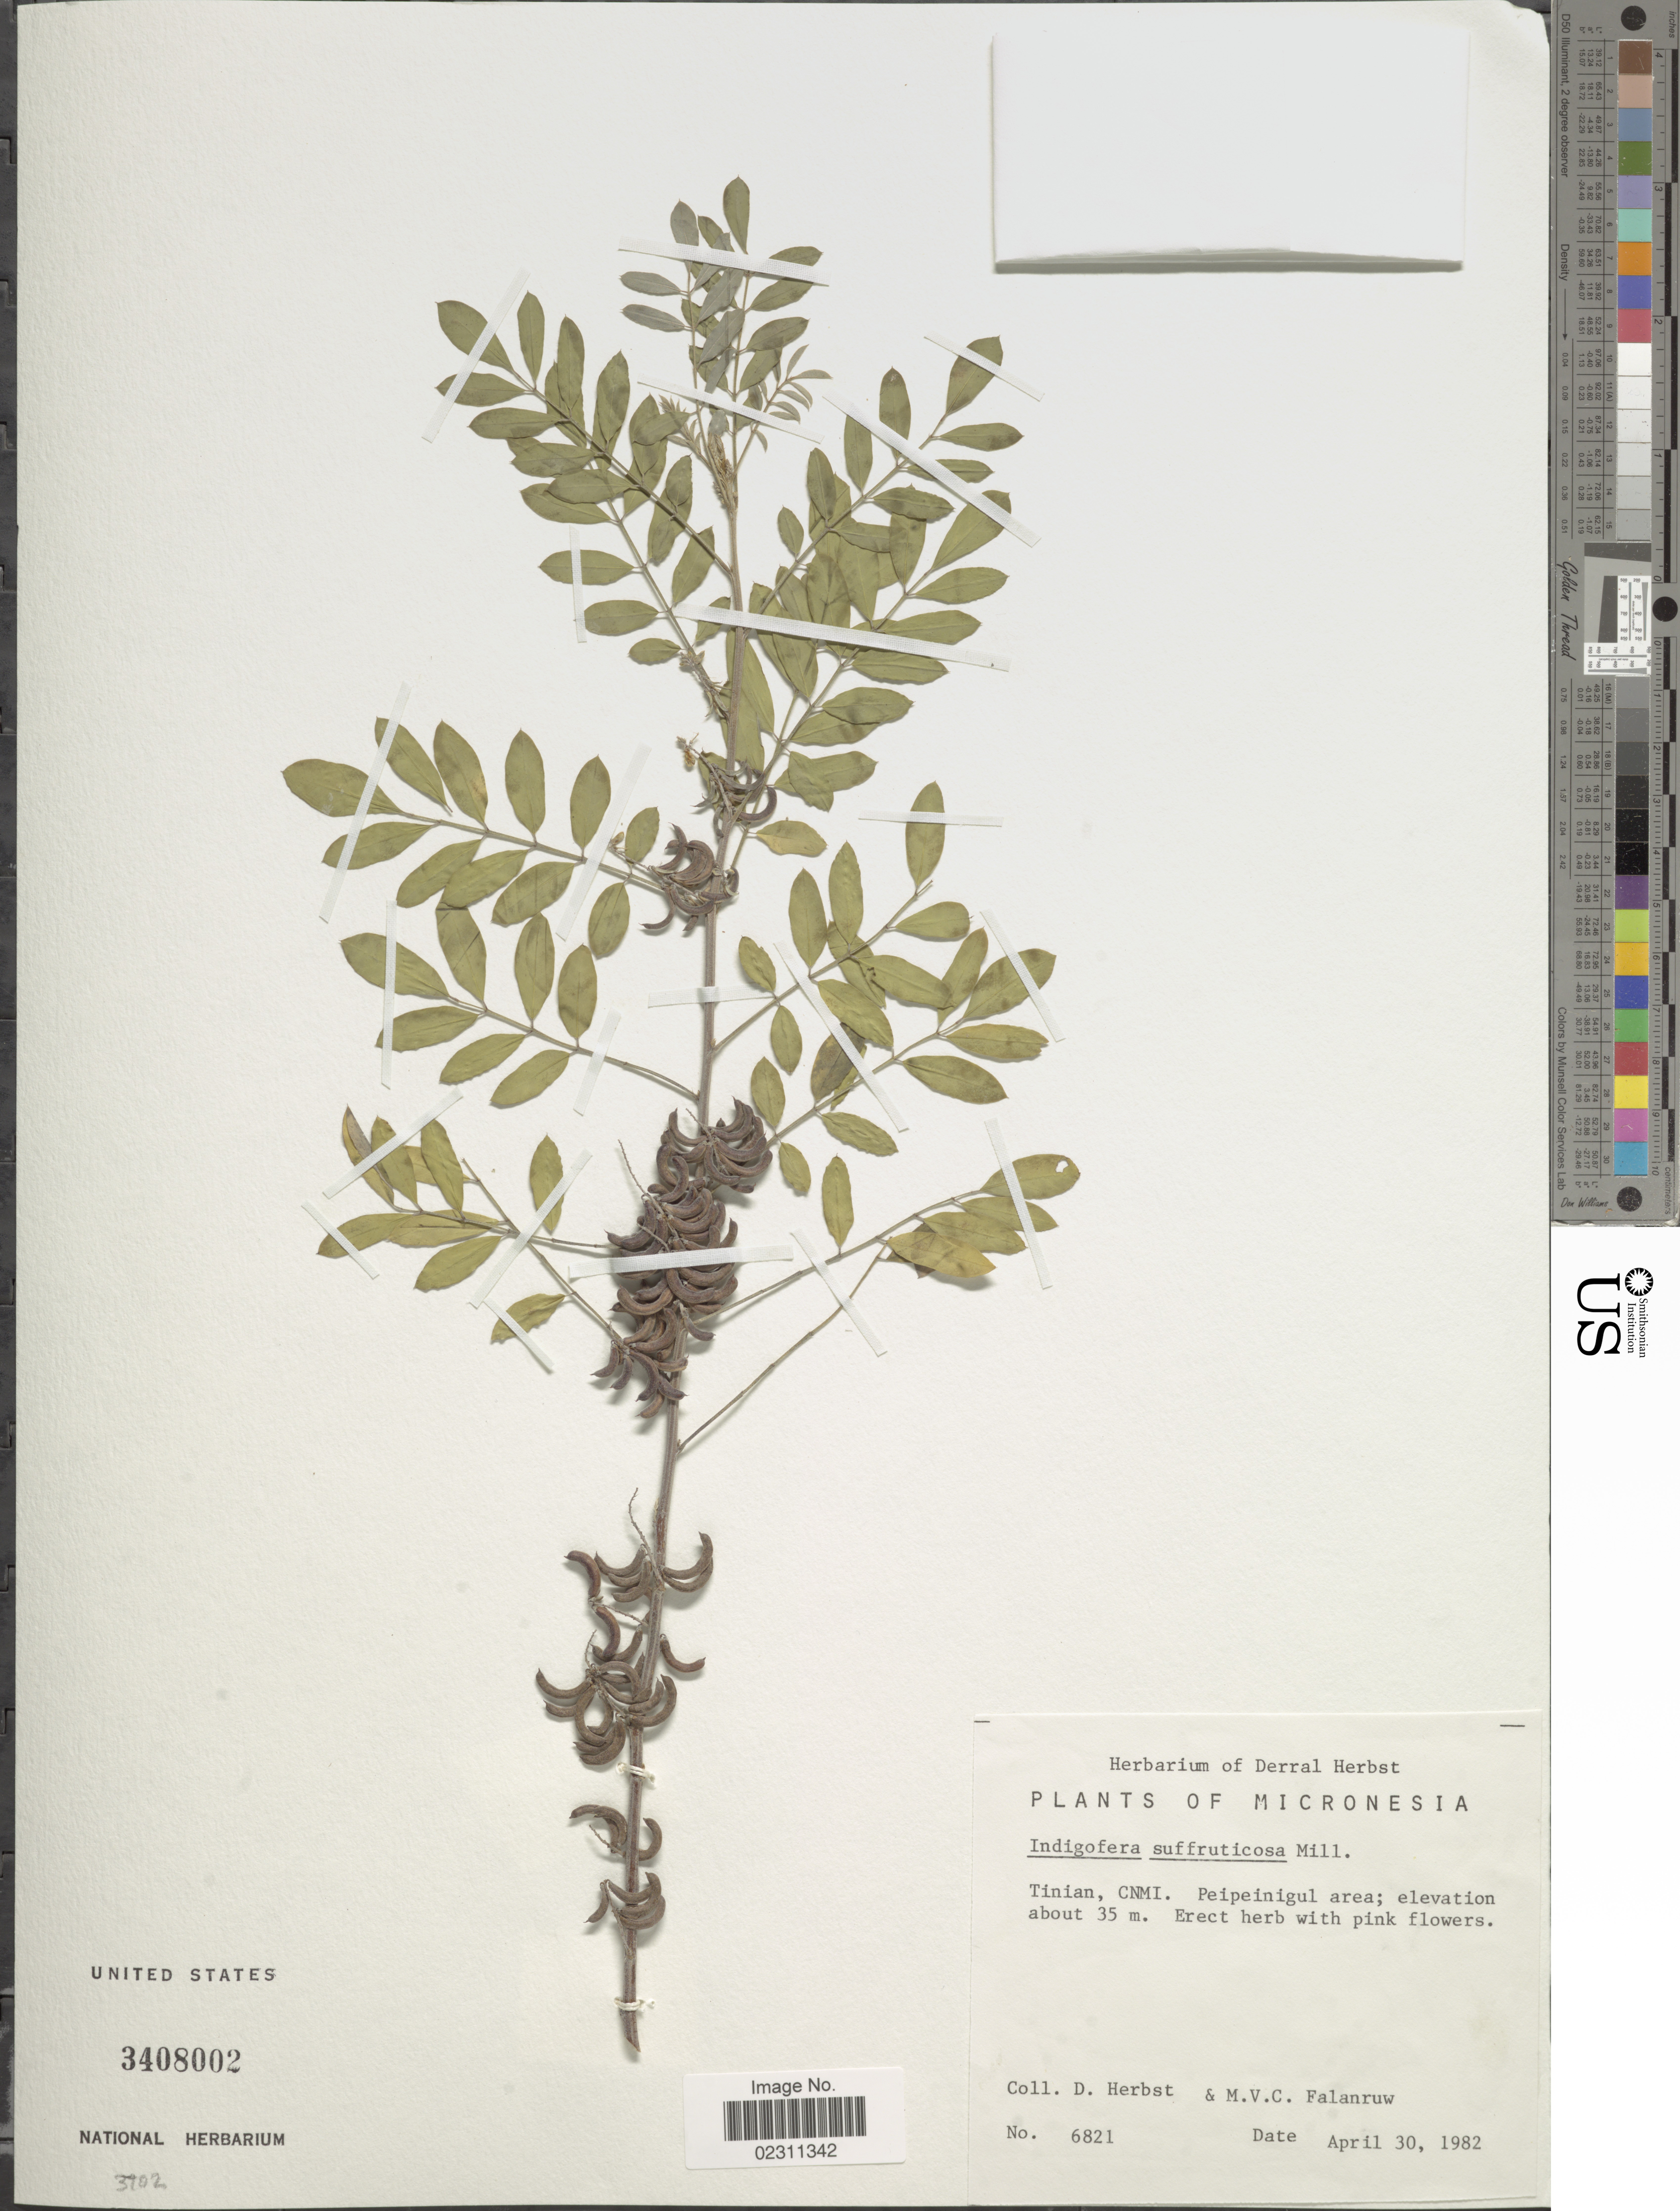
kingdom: Plantae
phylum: Tracheophyta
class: Magnoliopsida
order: Fabales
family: Fabaceae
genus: Indigofera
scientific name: Indigofera suffruticosa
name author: Mill.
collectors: D. Herbst & M. V. Falanruw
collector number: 6821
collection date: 1982-04-30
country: Northern Mariana Islands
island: Tinian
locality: Tinian, CNMI. Peipeinigul area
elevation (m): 35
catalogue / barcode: US 3408002